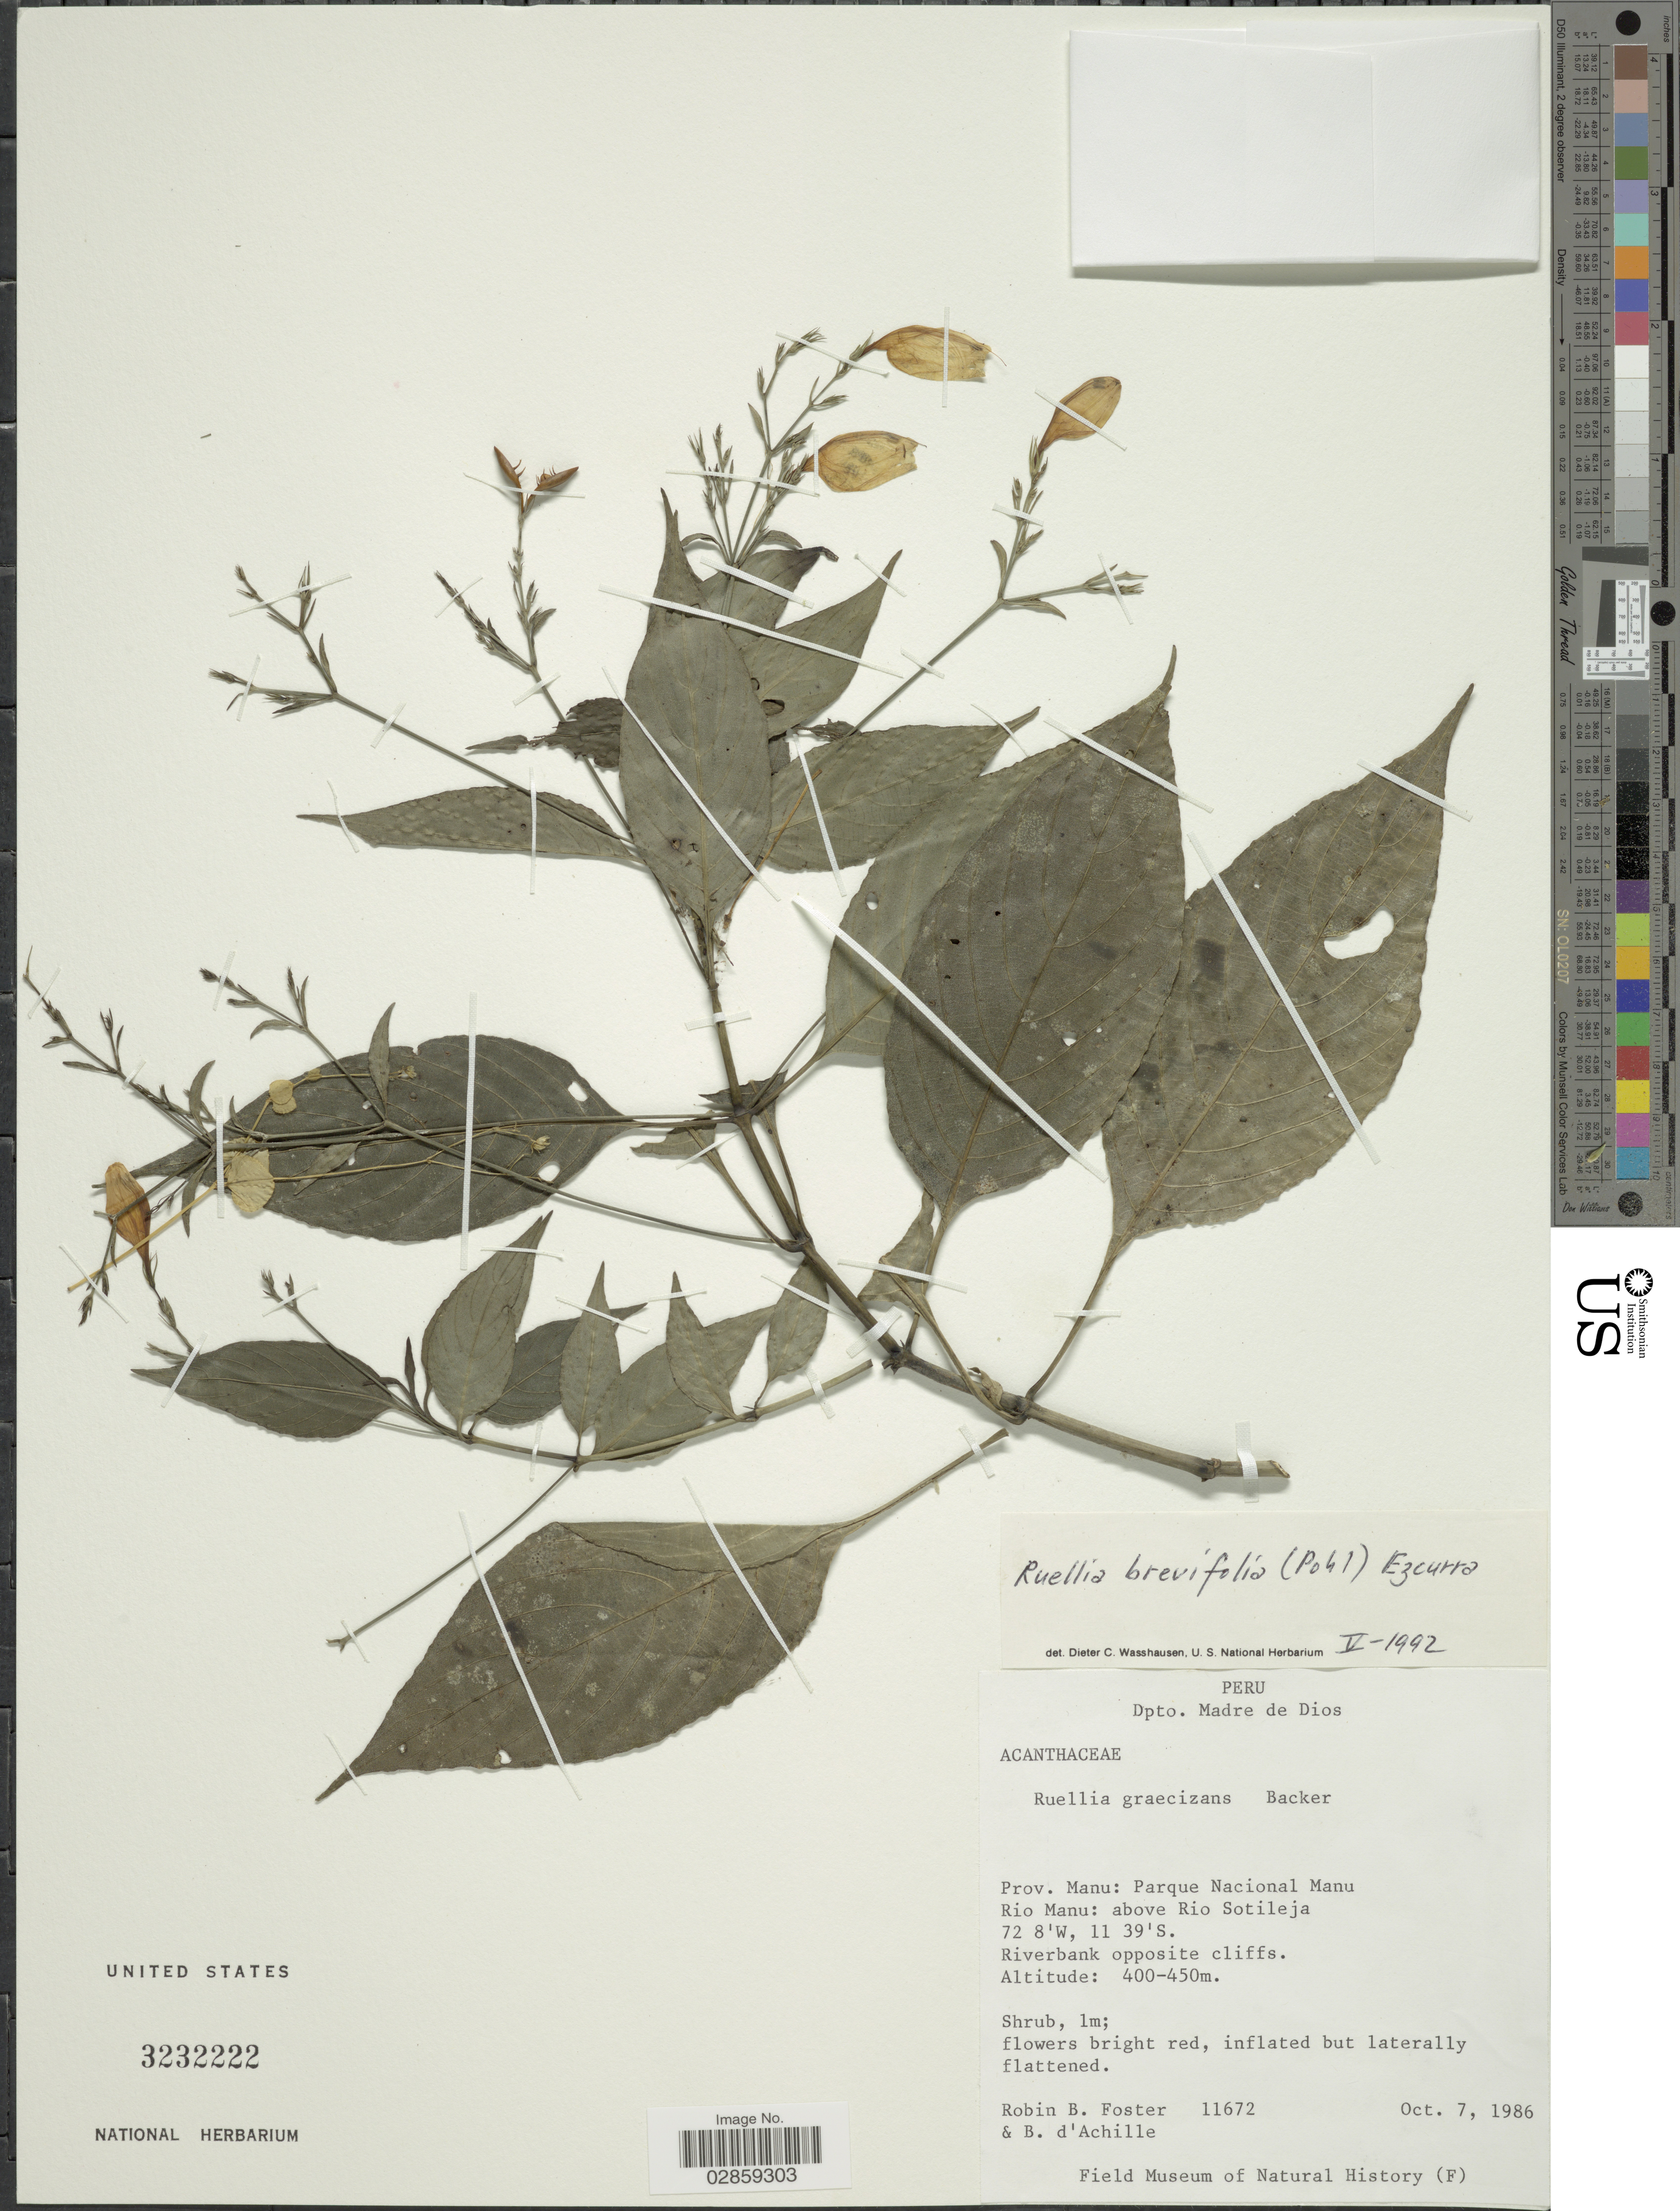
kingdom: Plantae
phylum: Tracheophyta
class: Magnoliopsida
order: Lamiales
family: Acanthaceae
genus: Ruellia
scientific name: Ruellia brevifolia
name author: (Pohl) C. Ezcurra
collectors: R. B. Foster & B. d'Achille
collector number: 11672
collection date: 1986-10-07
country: Peru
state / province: Madre de Dios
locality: Dpto. Madre de Dios, Prov. Manu: Parque Nacional Manu, Rio Manu: above Rio Sotileja.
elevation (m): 400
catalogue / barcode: US 3232222